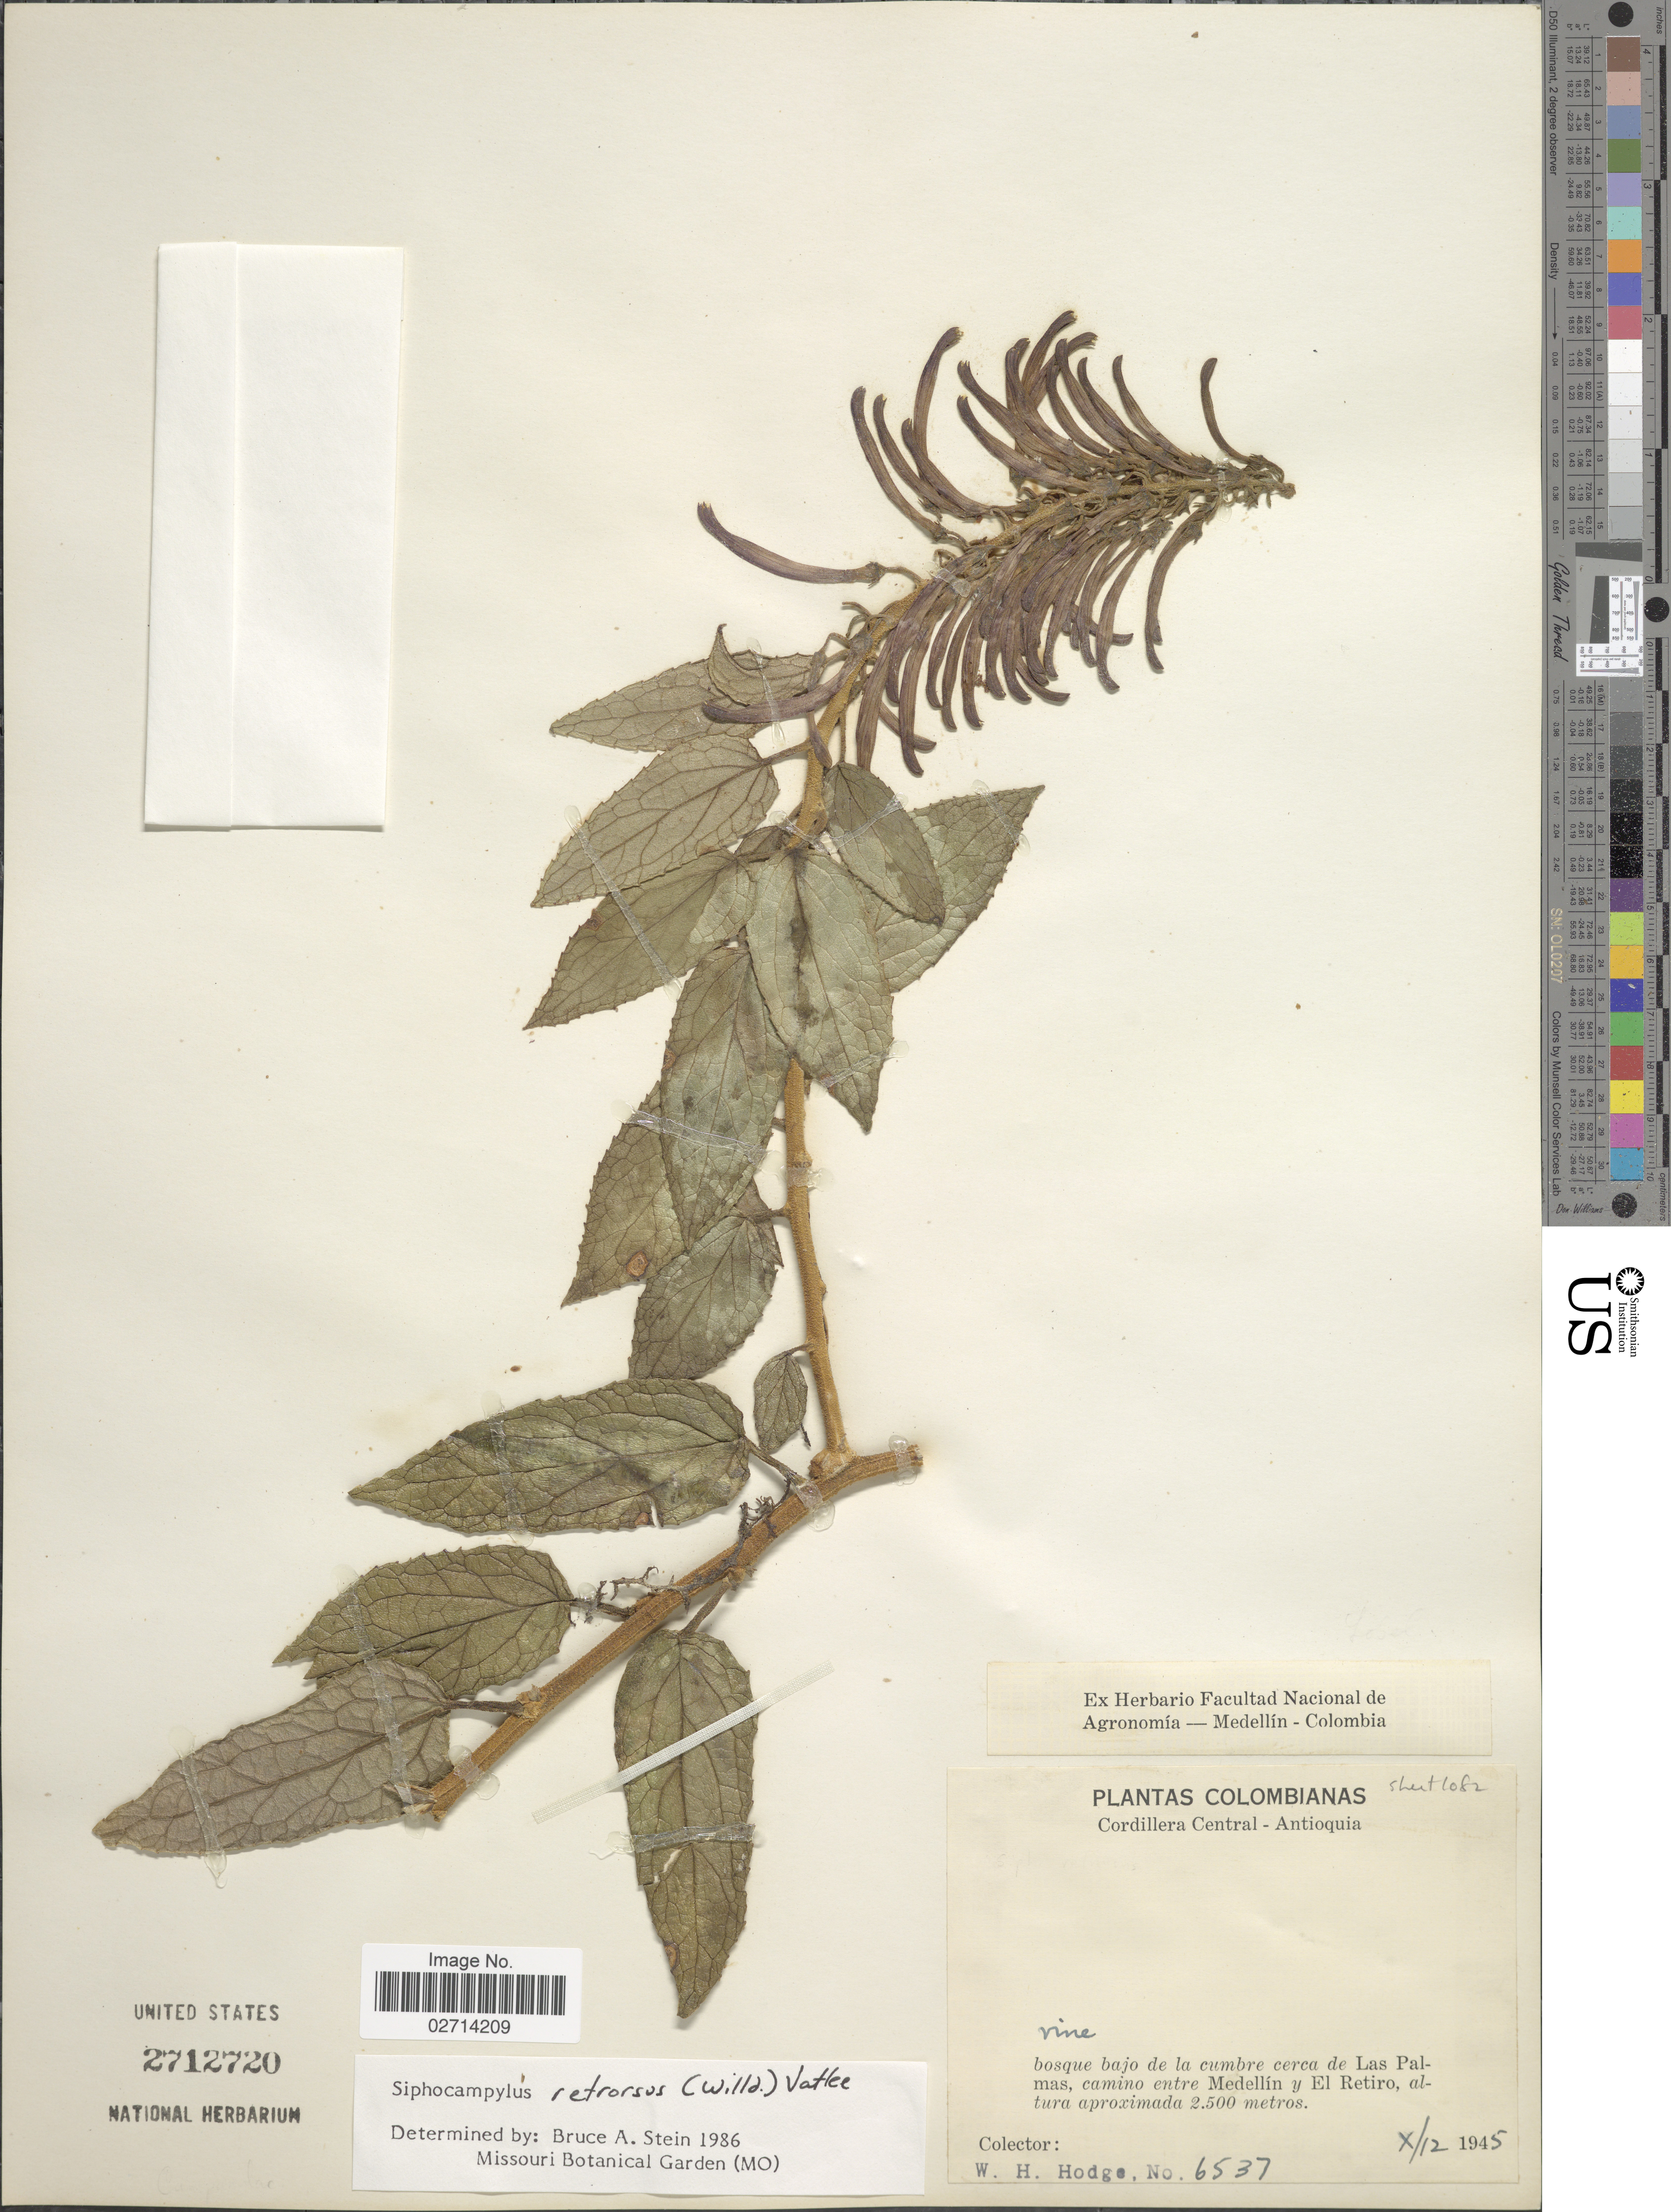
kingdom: Plantae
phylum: Tracheophyta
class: Magnoliopsida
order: Asterales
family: Campanulaceae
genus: Siphocampylus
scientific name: Siphocampylus retrorsus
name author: (Willd. ex Schult.) Vatke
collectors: W. Hodge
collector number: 6537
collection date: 1945-10-12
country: Colombia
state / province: Antioquia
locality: Cordillera Central, bosque bajo de la cumbre cerca de Las Palmas, camino entre Medellin y El Retiro.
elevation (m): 2500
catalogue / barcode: US 2712720